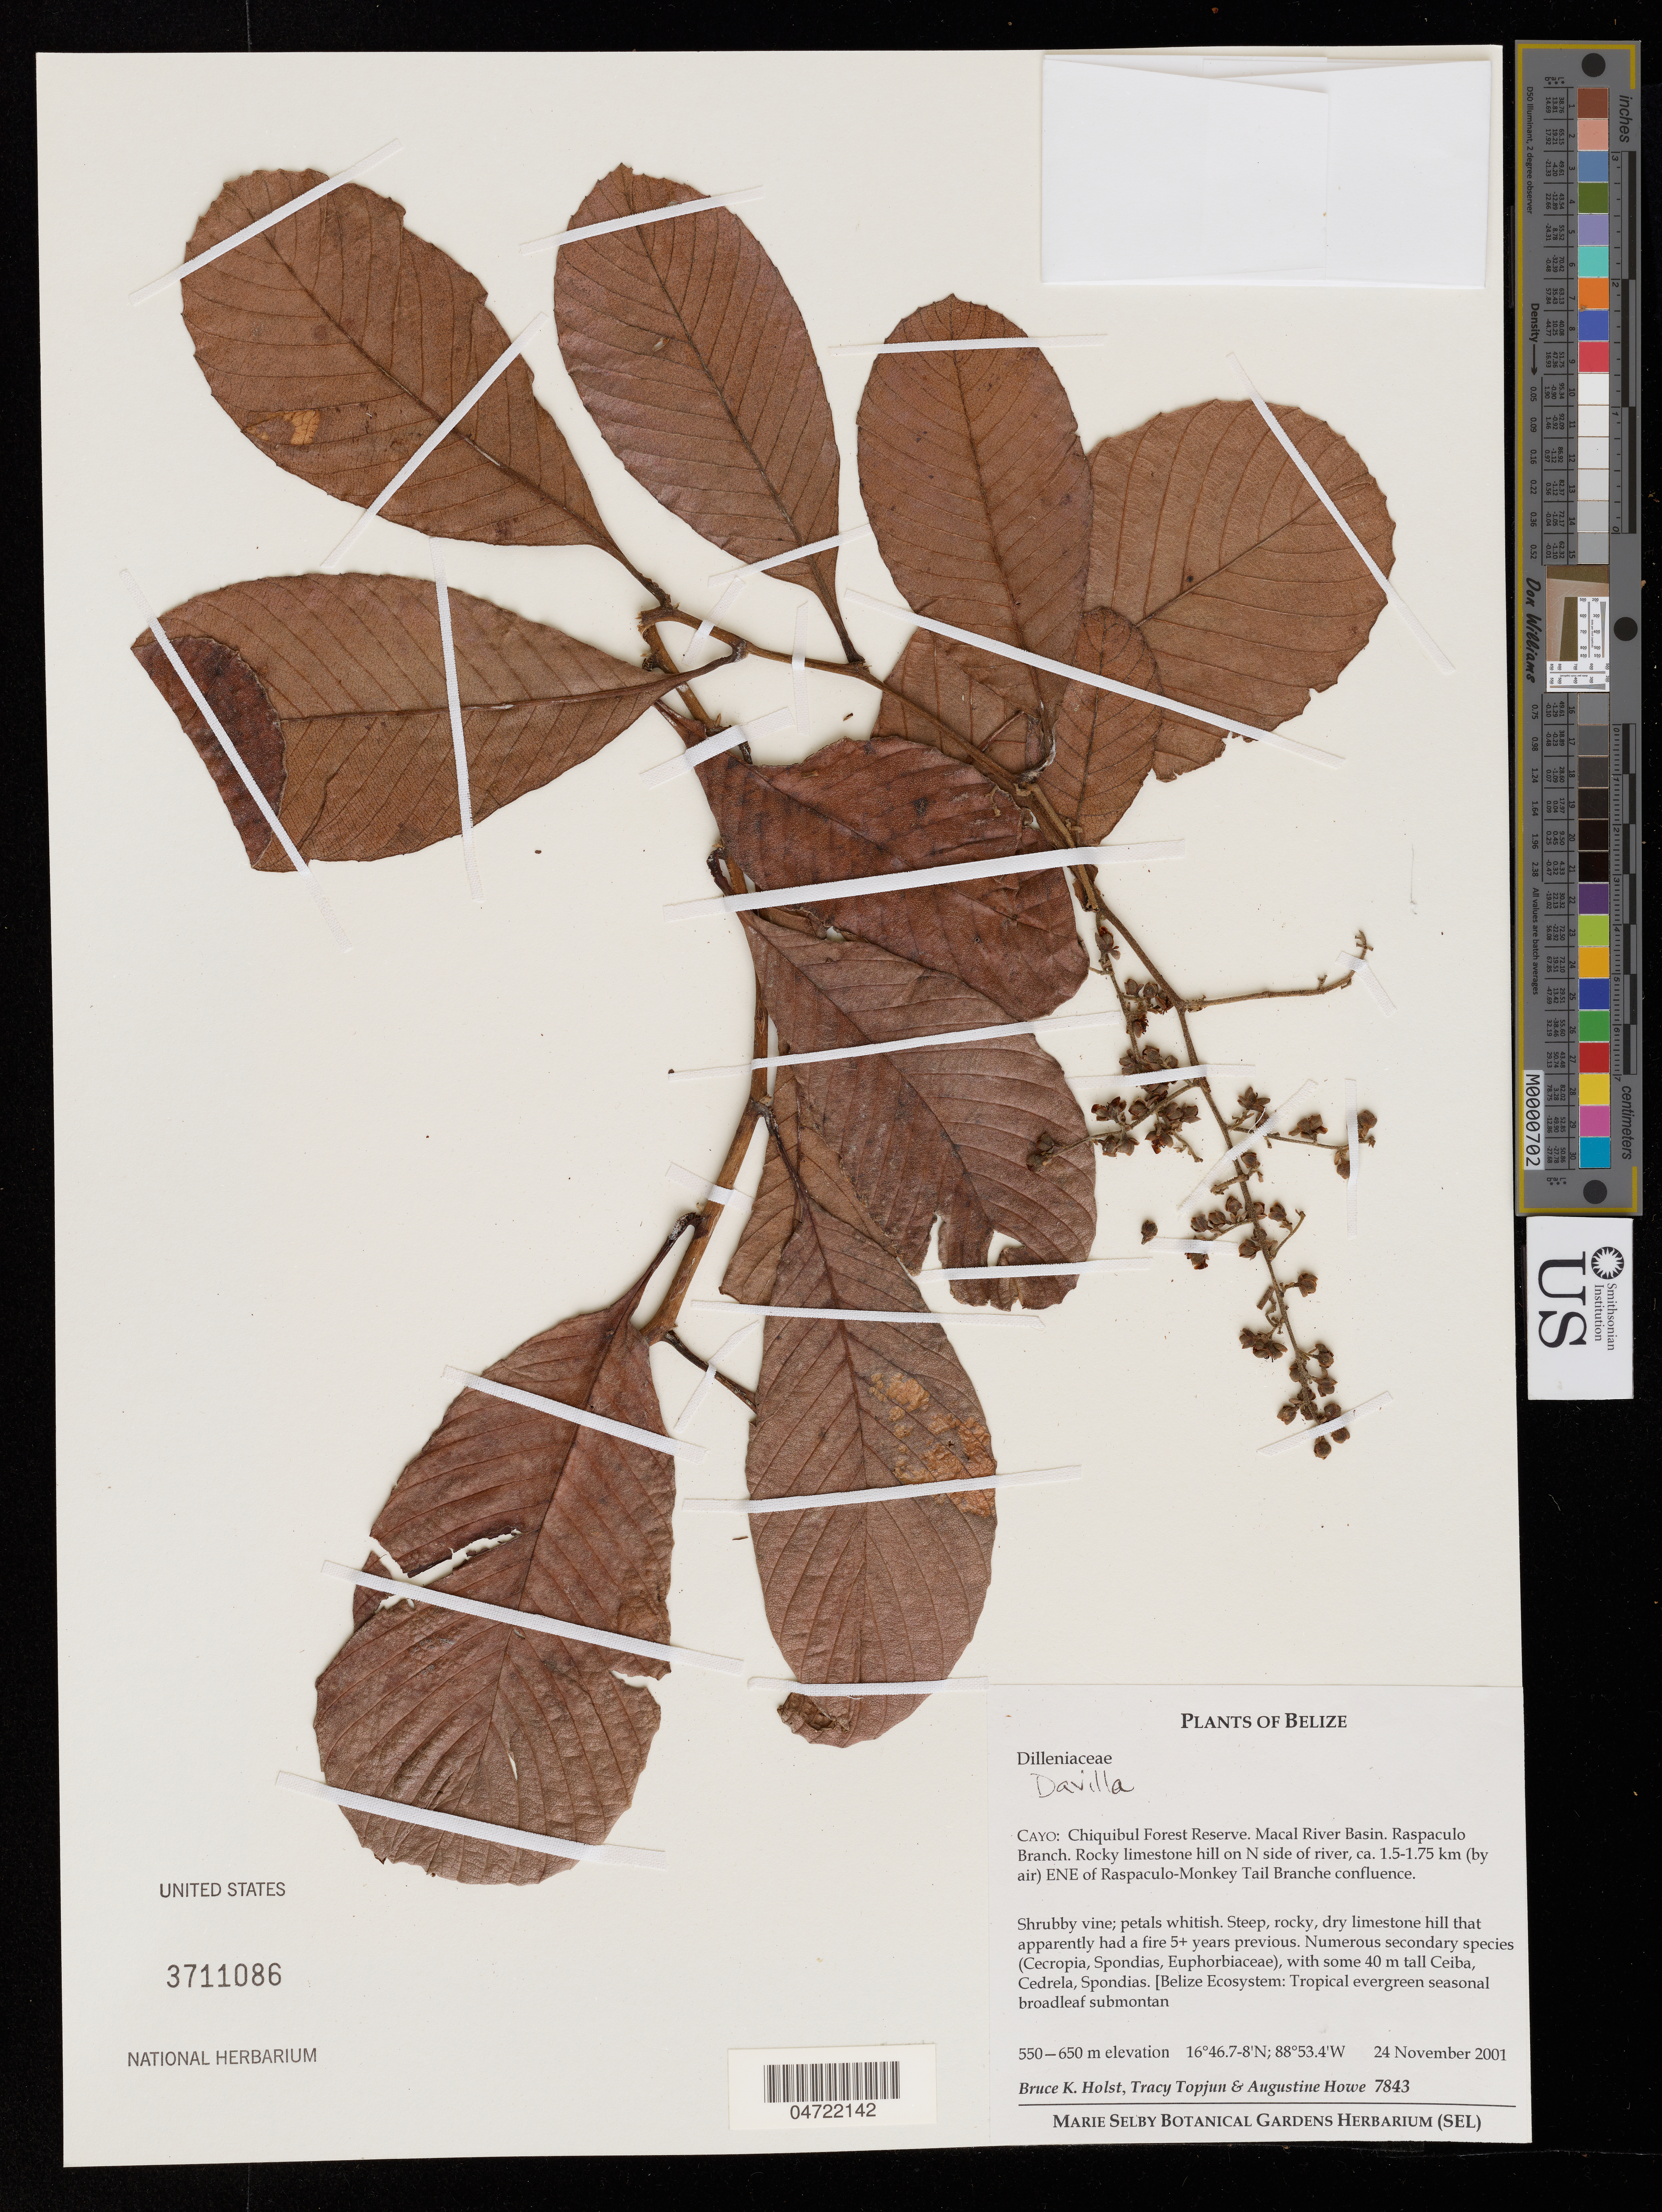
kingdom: Plantae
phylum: Tracheophyta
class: Magnoliopsida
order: Dilleniales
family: Dilleniaceae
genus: Davilla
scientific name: Davilla sp.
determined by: Kelloff, Carol L.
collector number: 7843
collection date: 2001-11-24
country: Belize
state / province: Cayo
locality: Chiquibul Forest Reserve. Macal River Basin. Raspaculo Branch. ca. 1.5-1.75 km (by air) ENE of Raspaculo-Monkey Tail Branche confluence.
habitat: Rocky limestone hill on N side of river.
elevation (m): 550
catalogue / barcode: US 3711086